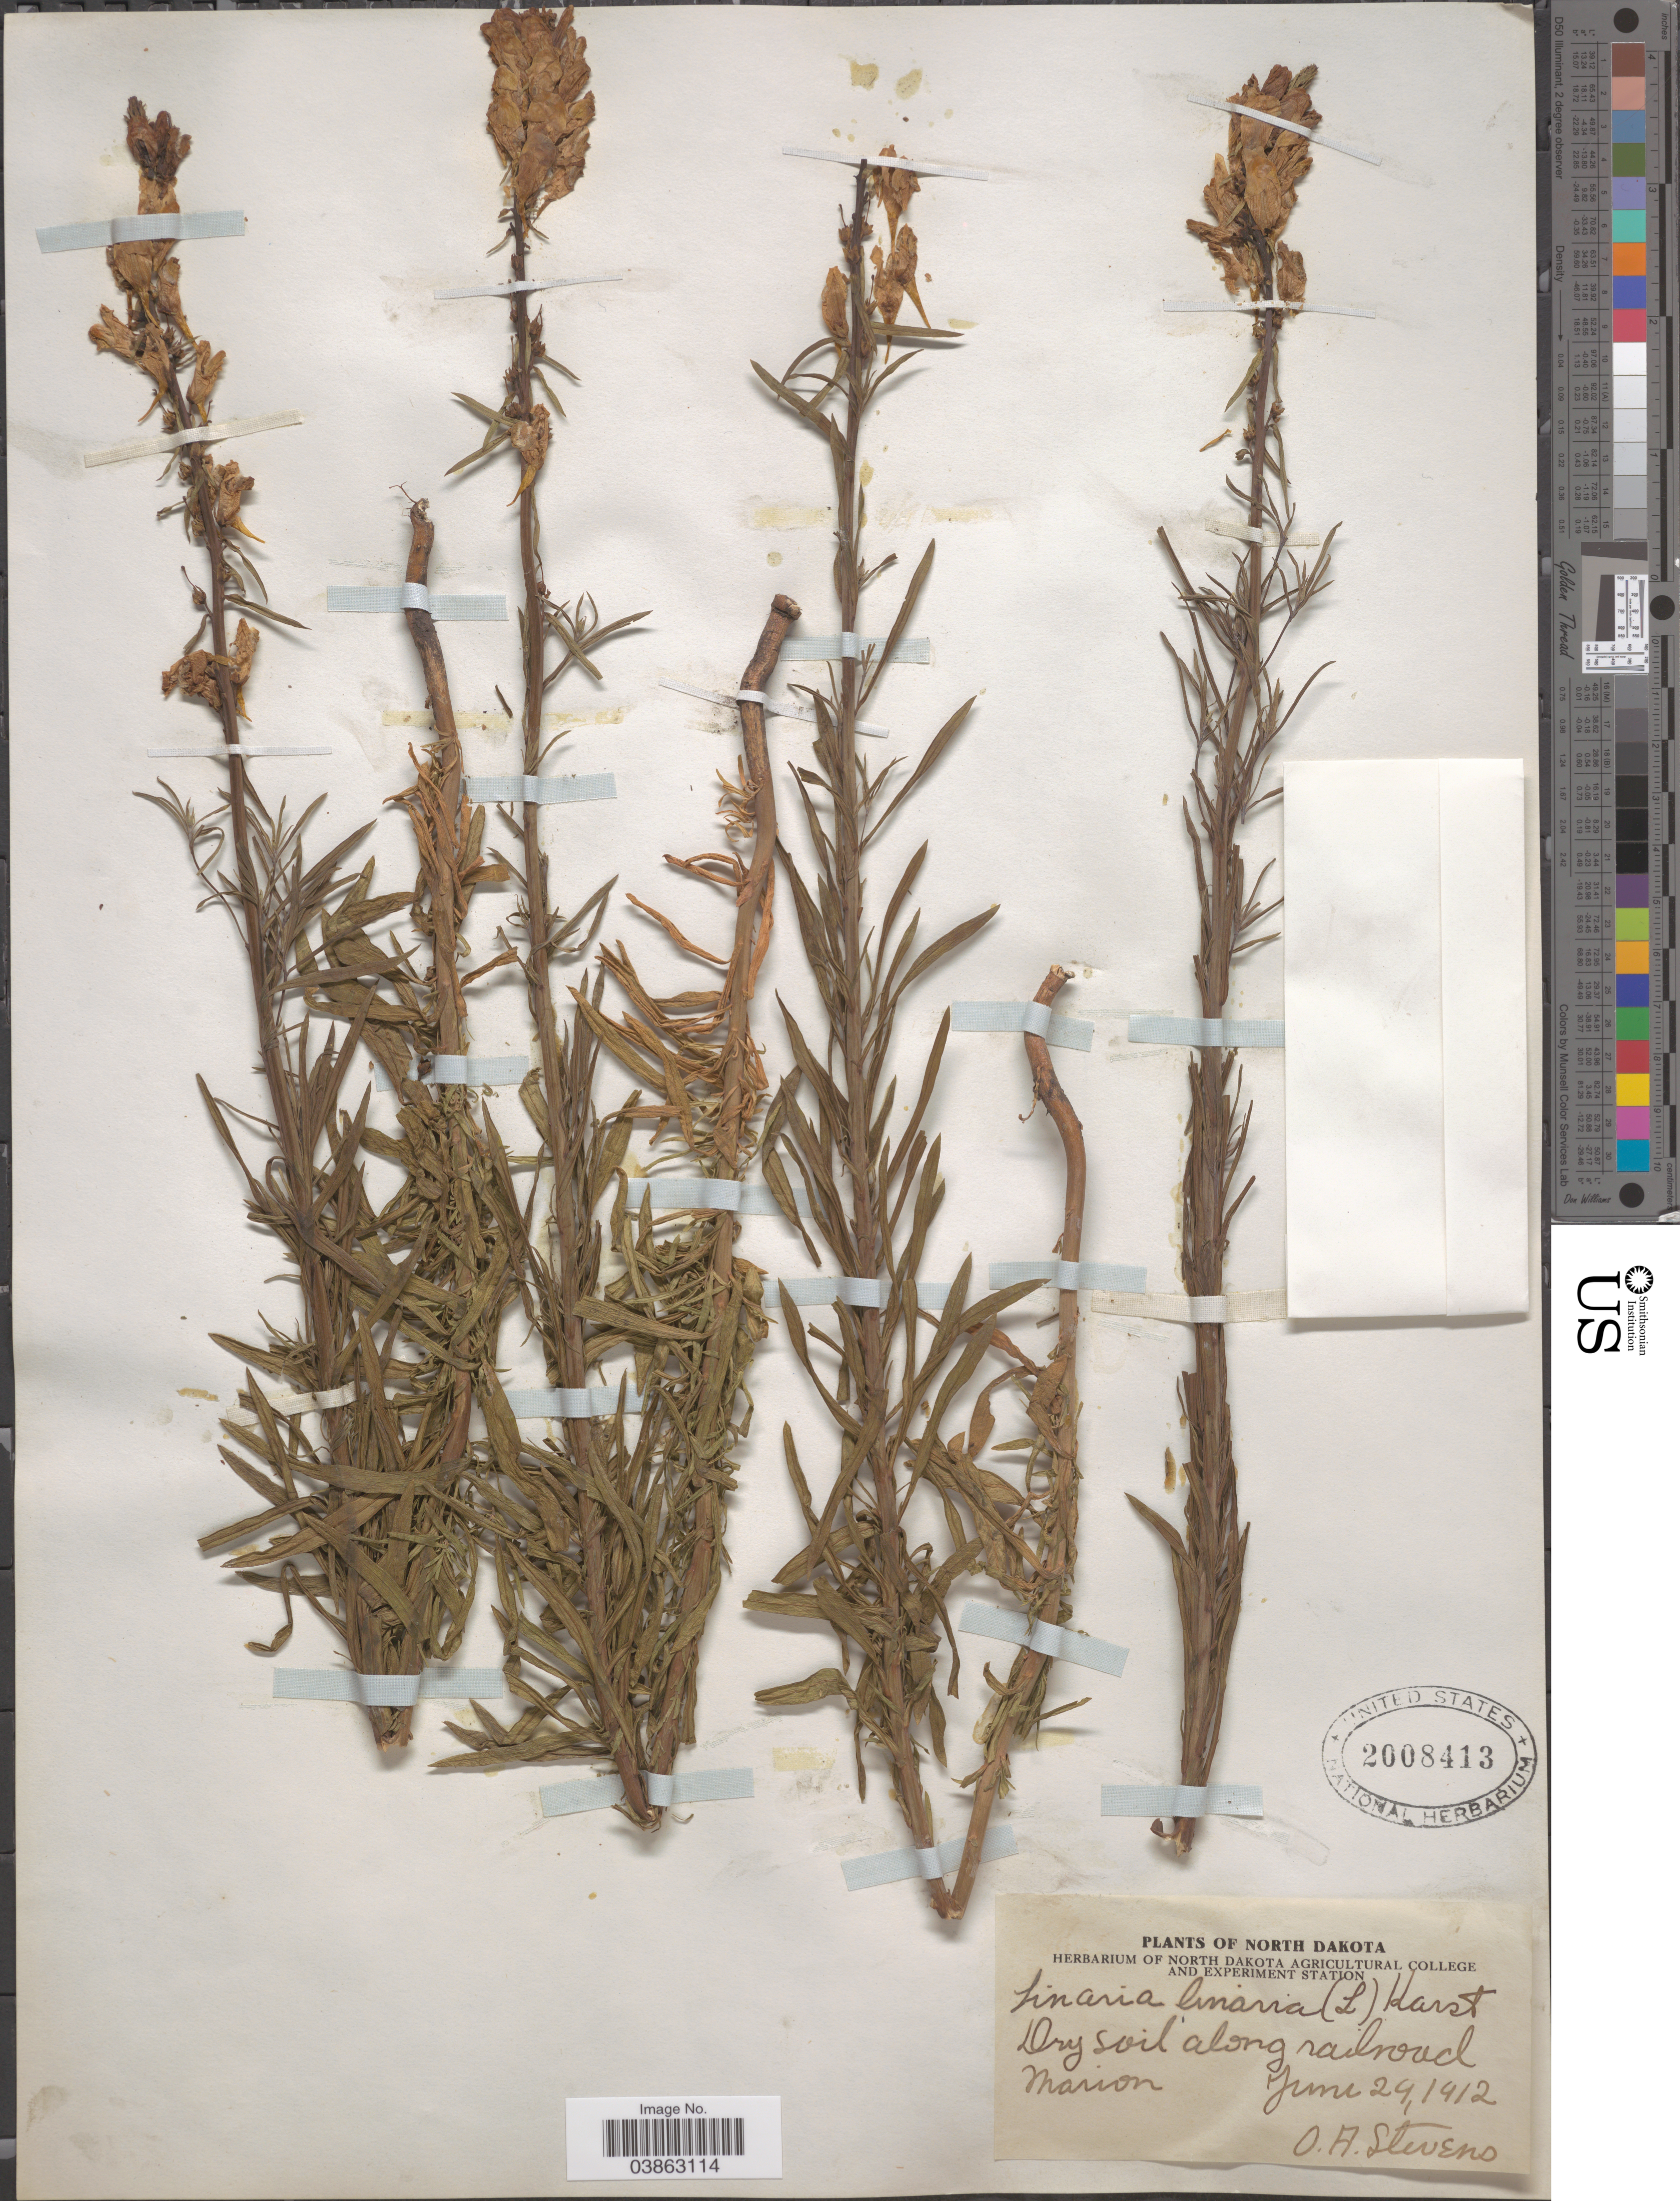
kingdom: Plantae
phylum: Tracheophyta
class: Magnoliopsida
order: Lamiales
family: Plantaginaceae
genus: Linaria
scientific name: Linaria vulgaris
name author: Mill.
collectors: O. A. Stevens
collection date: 1912-06-29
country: United States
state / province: North Dakota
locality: Along railroad. Marion.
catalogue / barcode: US 2008413